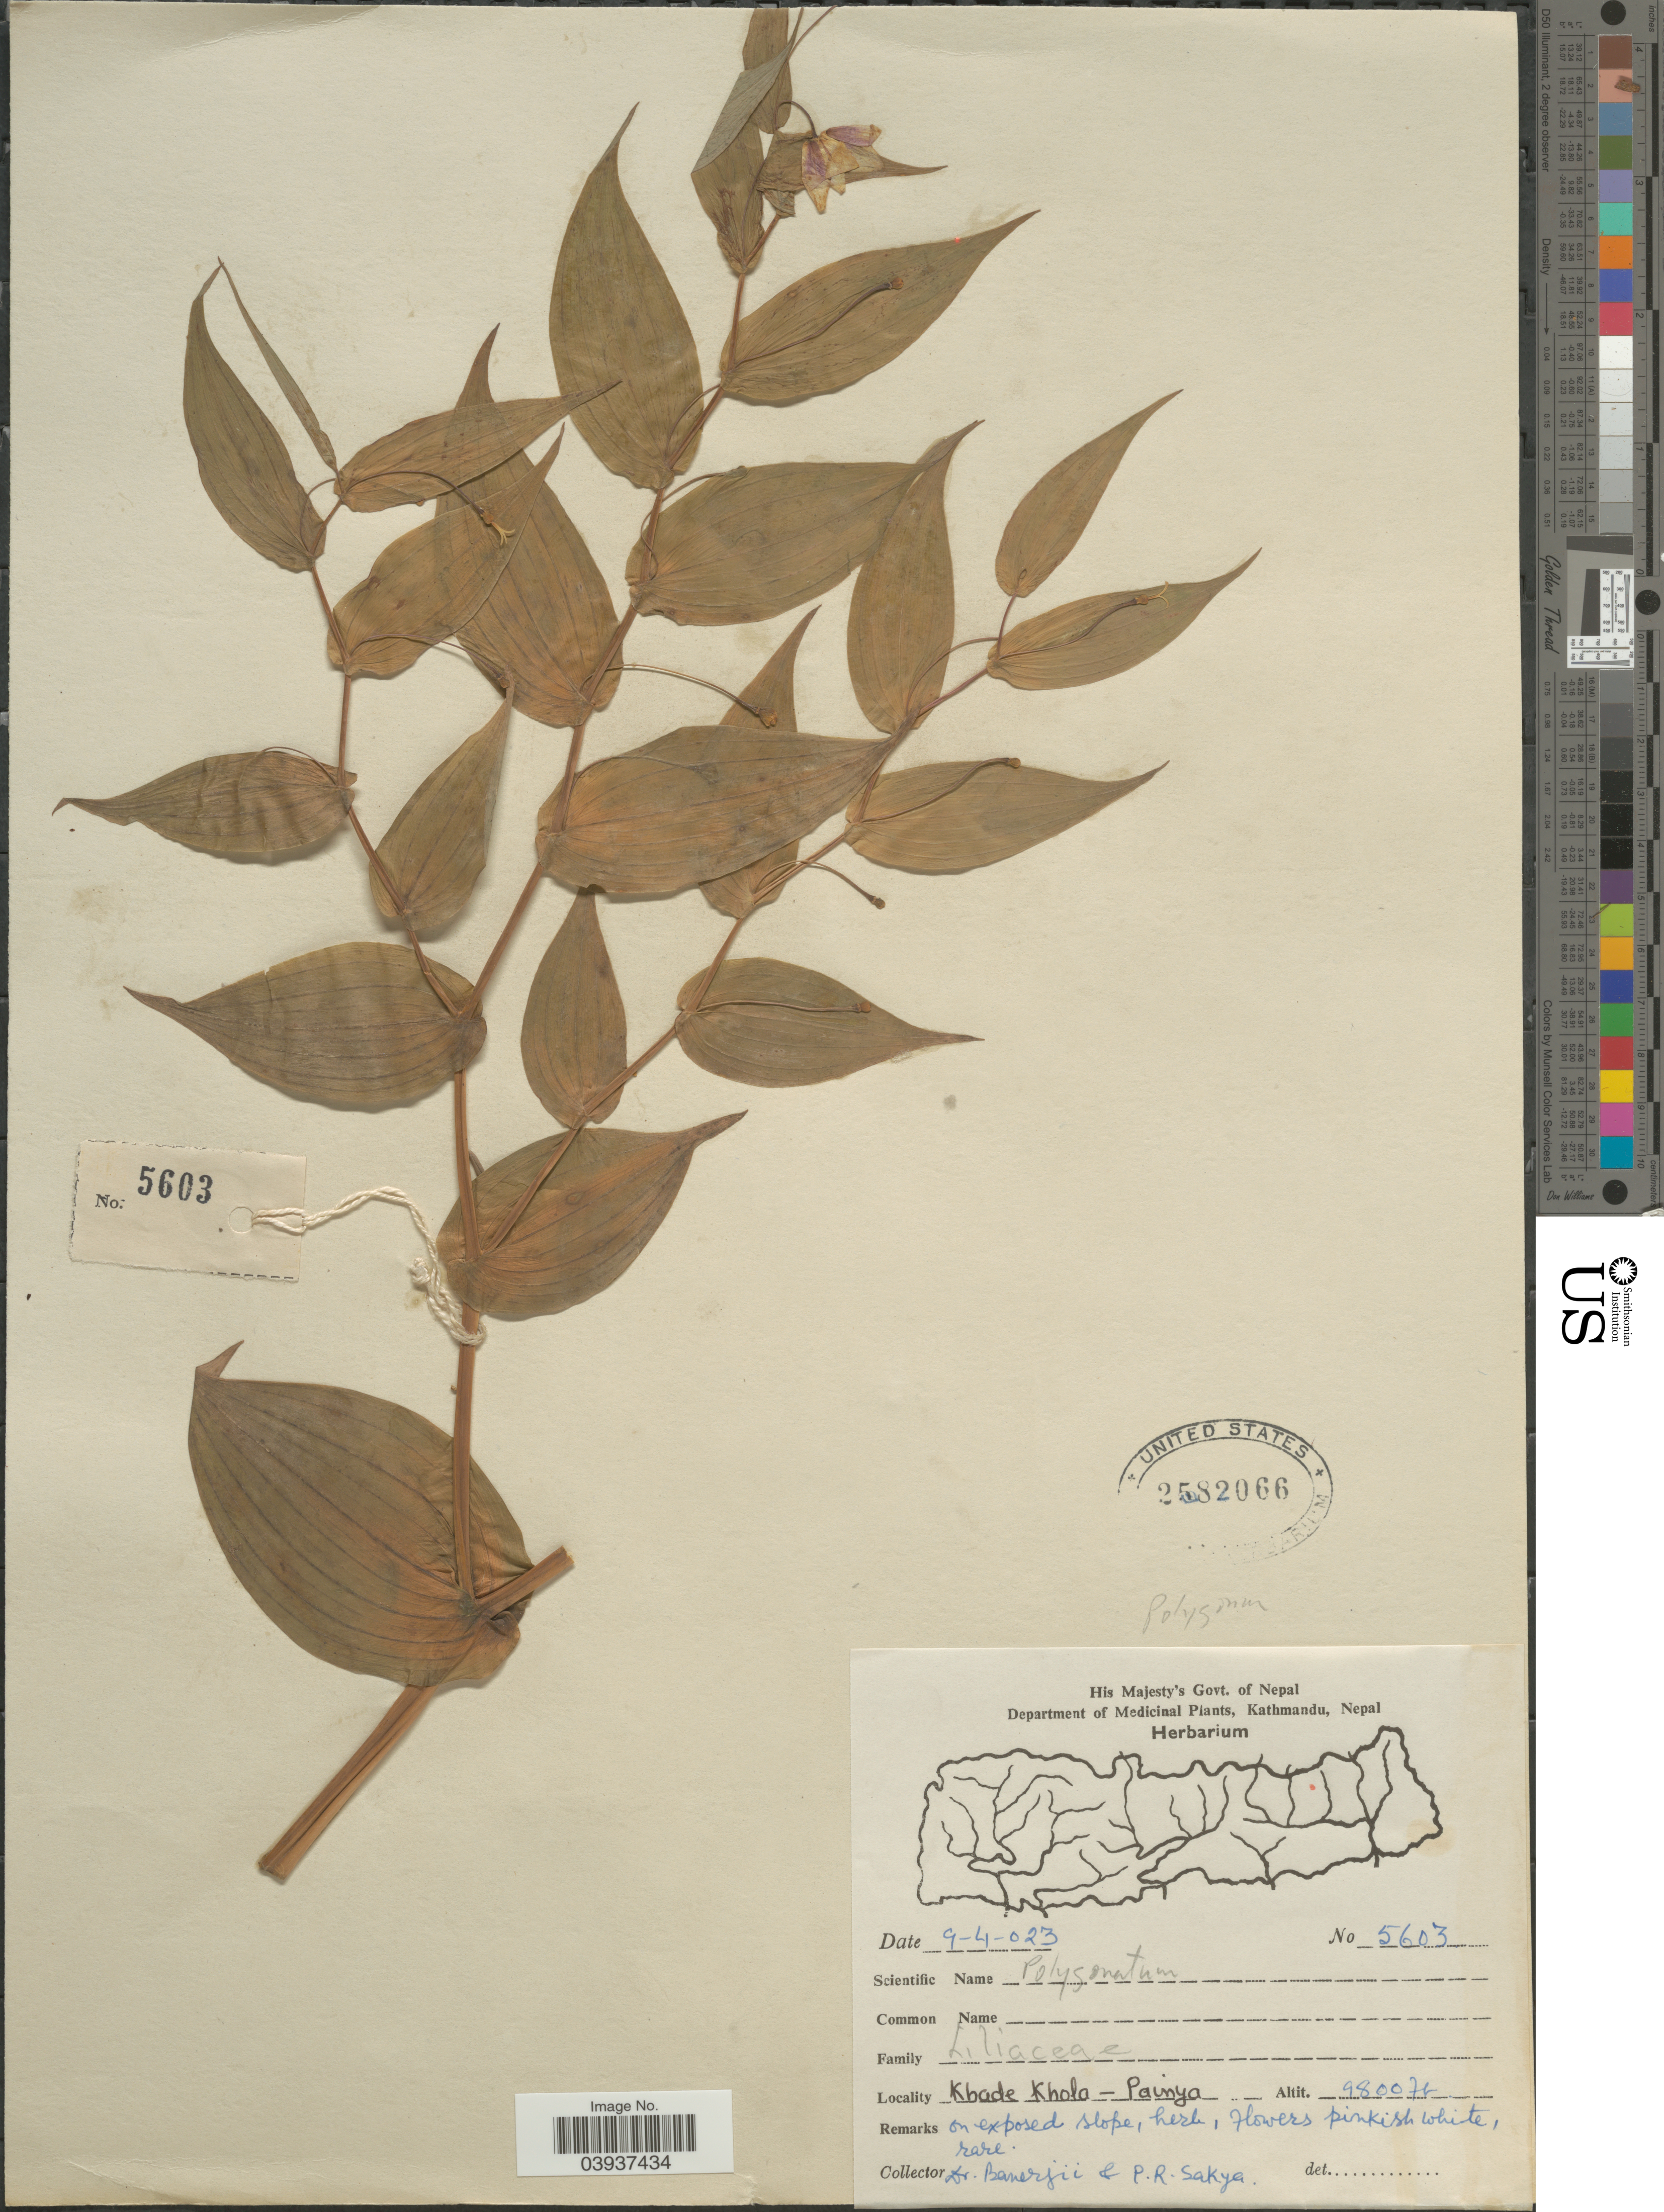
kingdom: Plantae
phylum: Tracheophyta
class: Liliopsida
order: Liliales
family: Colchicaceae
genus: Disporum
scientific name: Disporum sp.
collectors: Banerjee & P. Sakya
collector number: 5603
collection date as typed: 9-4-023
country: Nepal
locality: Khade Khola - Painya.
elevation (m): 2987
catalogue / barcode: US 2582066